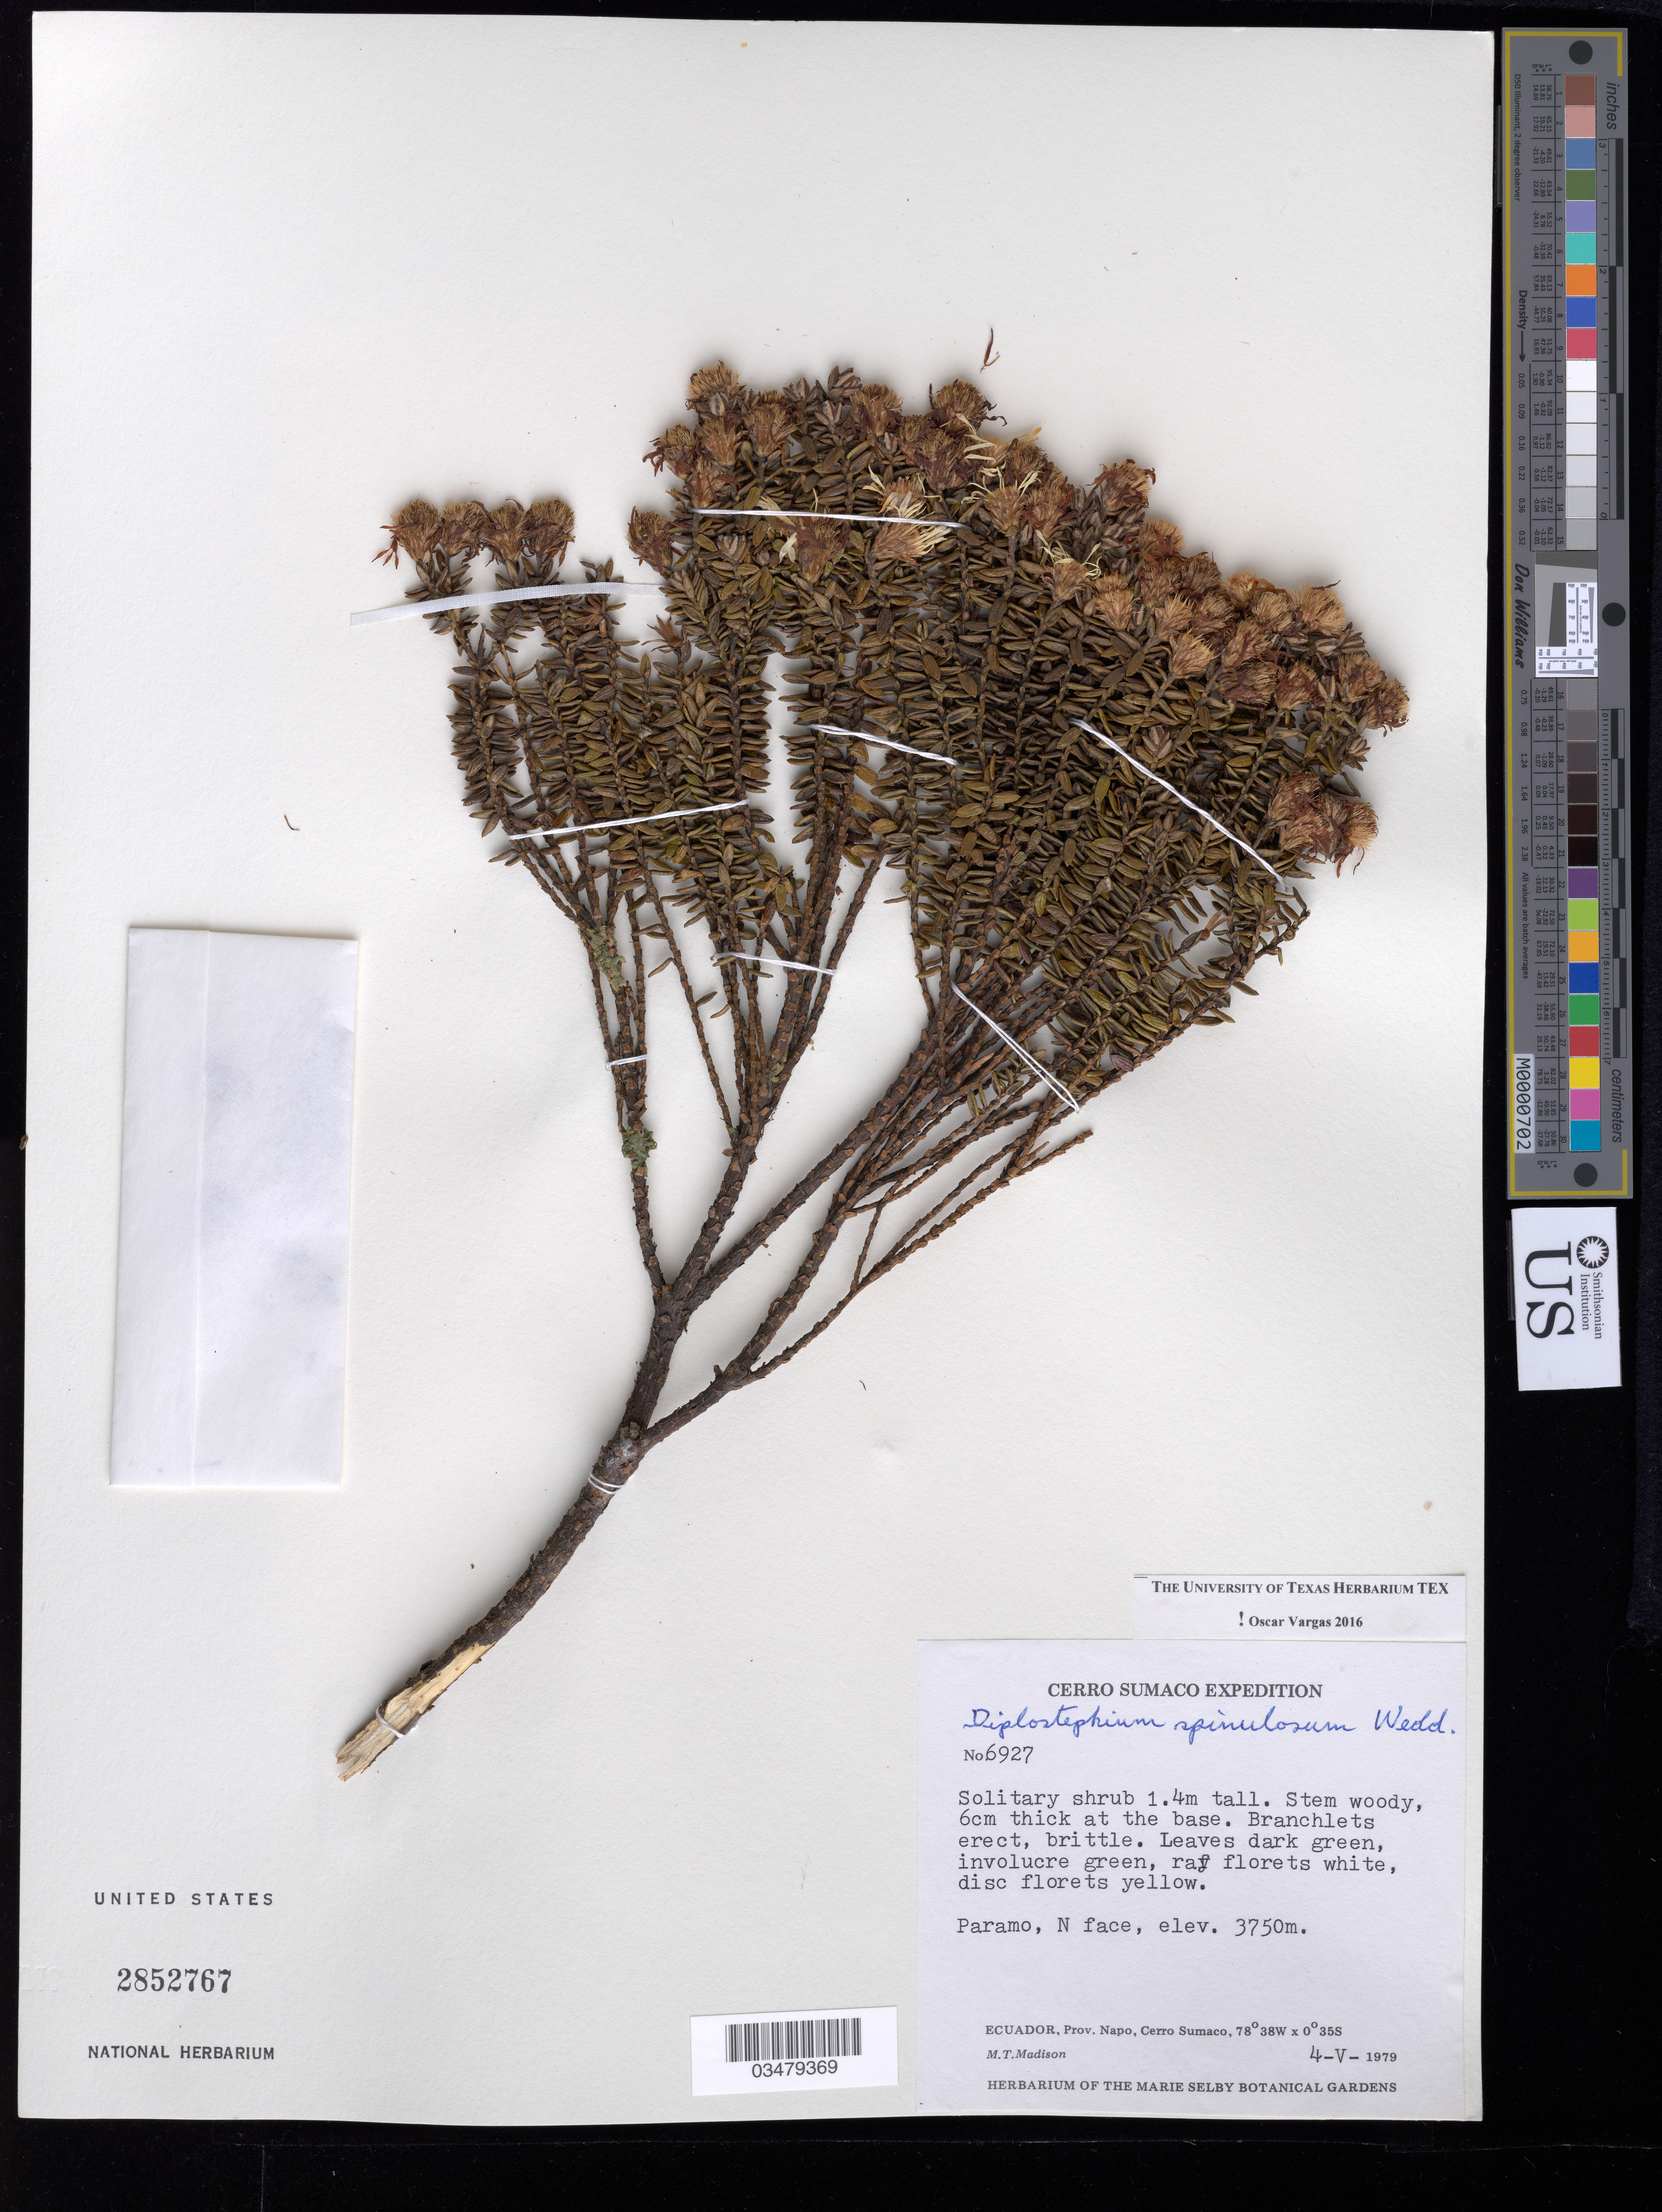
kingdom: Plantae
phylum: Tracheophyta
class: Magnoliopsida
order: Asterales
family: Asteraceae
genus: Diplostephium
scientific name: Diplostephium spinulosum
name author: Wedd.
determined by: Vargas, Oscar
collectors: M. T. Madison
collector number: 6927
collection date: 1979-05-04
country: Ecuador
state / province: Napo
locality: Paramo, N slope. Ecuador, Prov. Napo, Cerro Sumaco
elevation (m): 3750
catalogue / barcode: US 2852767